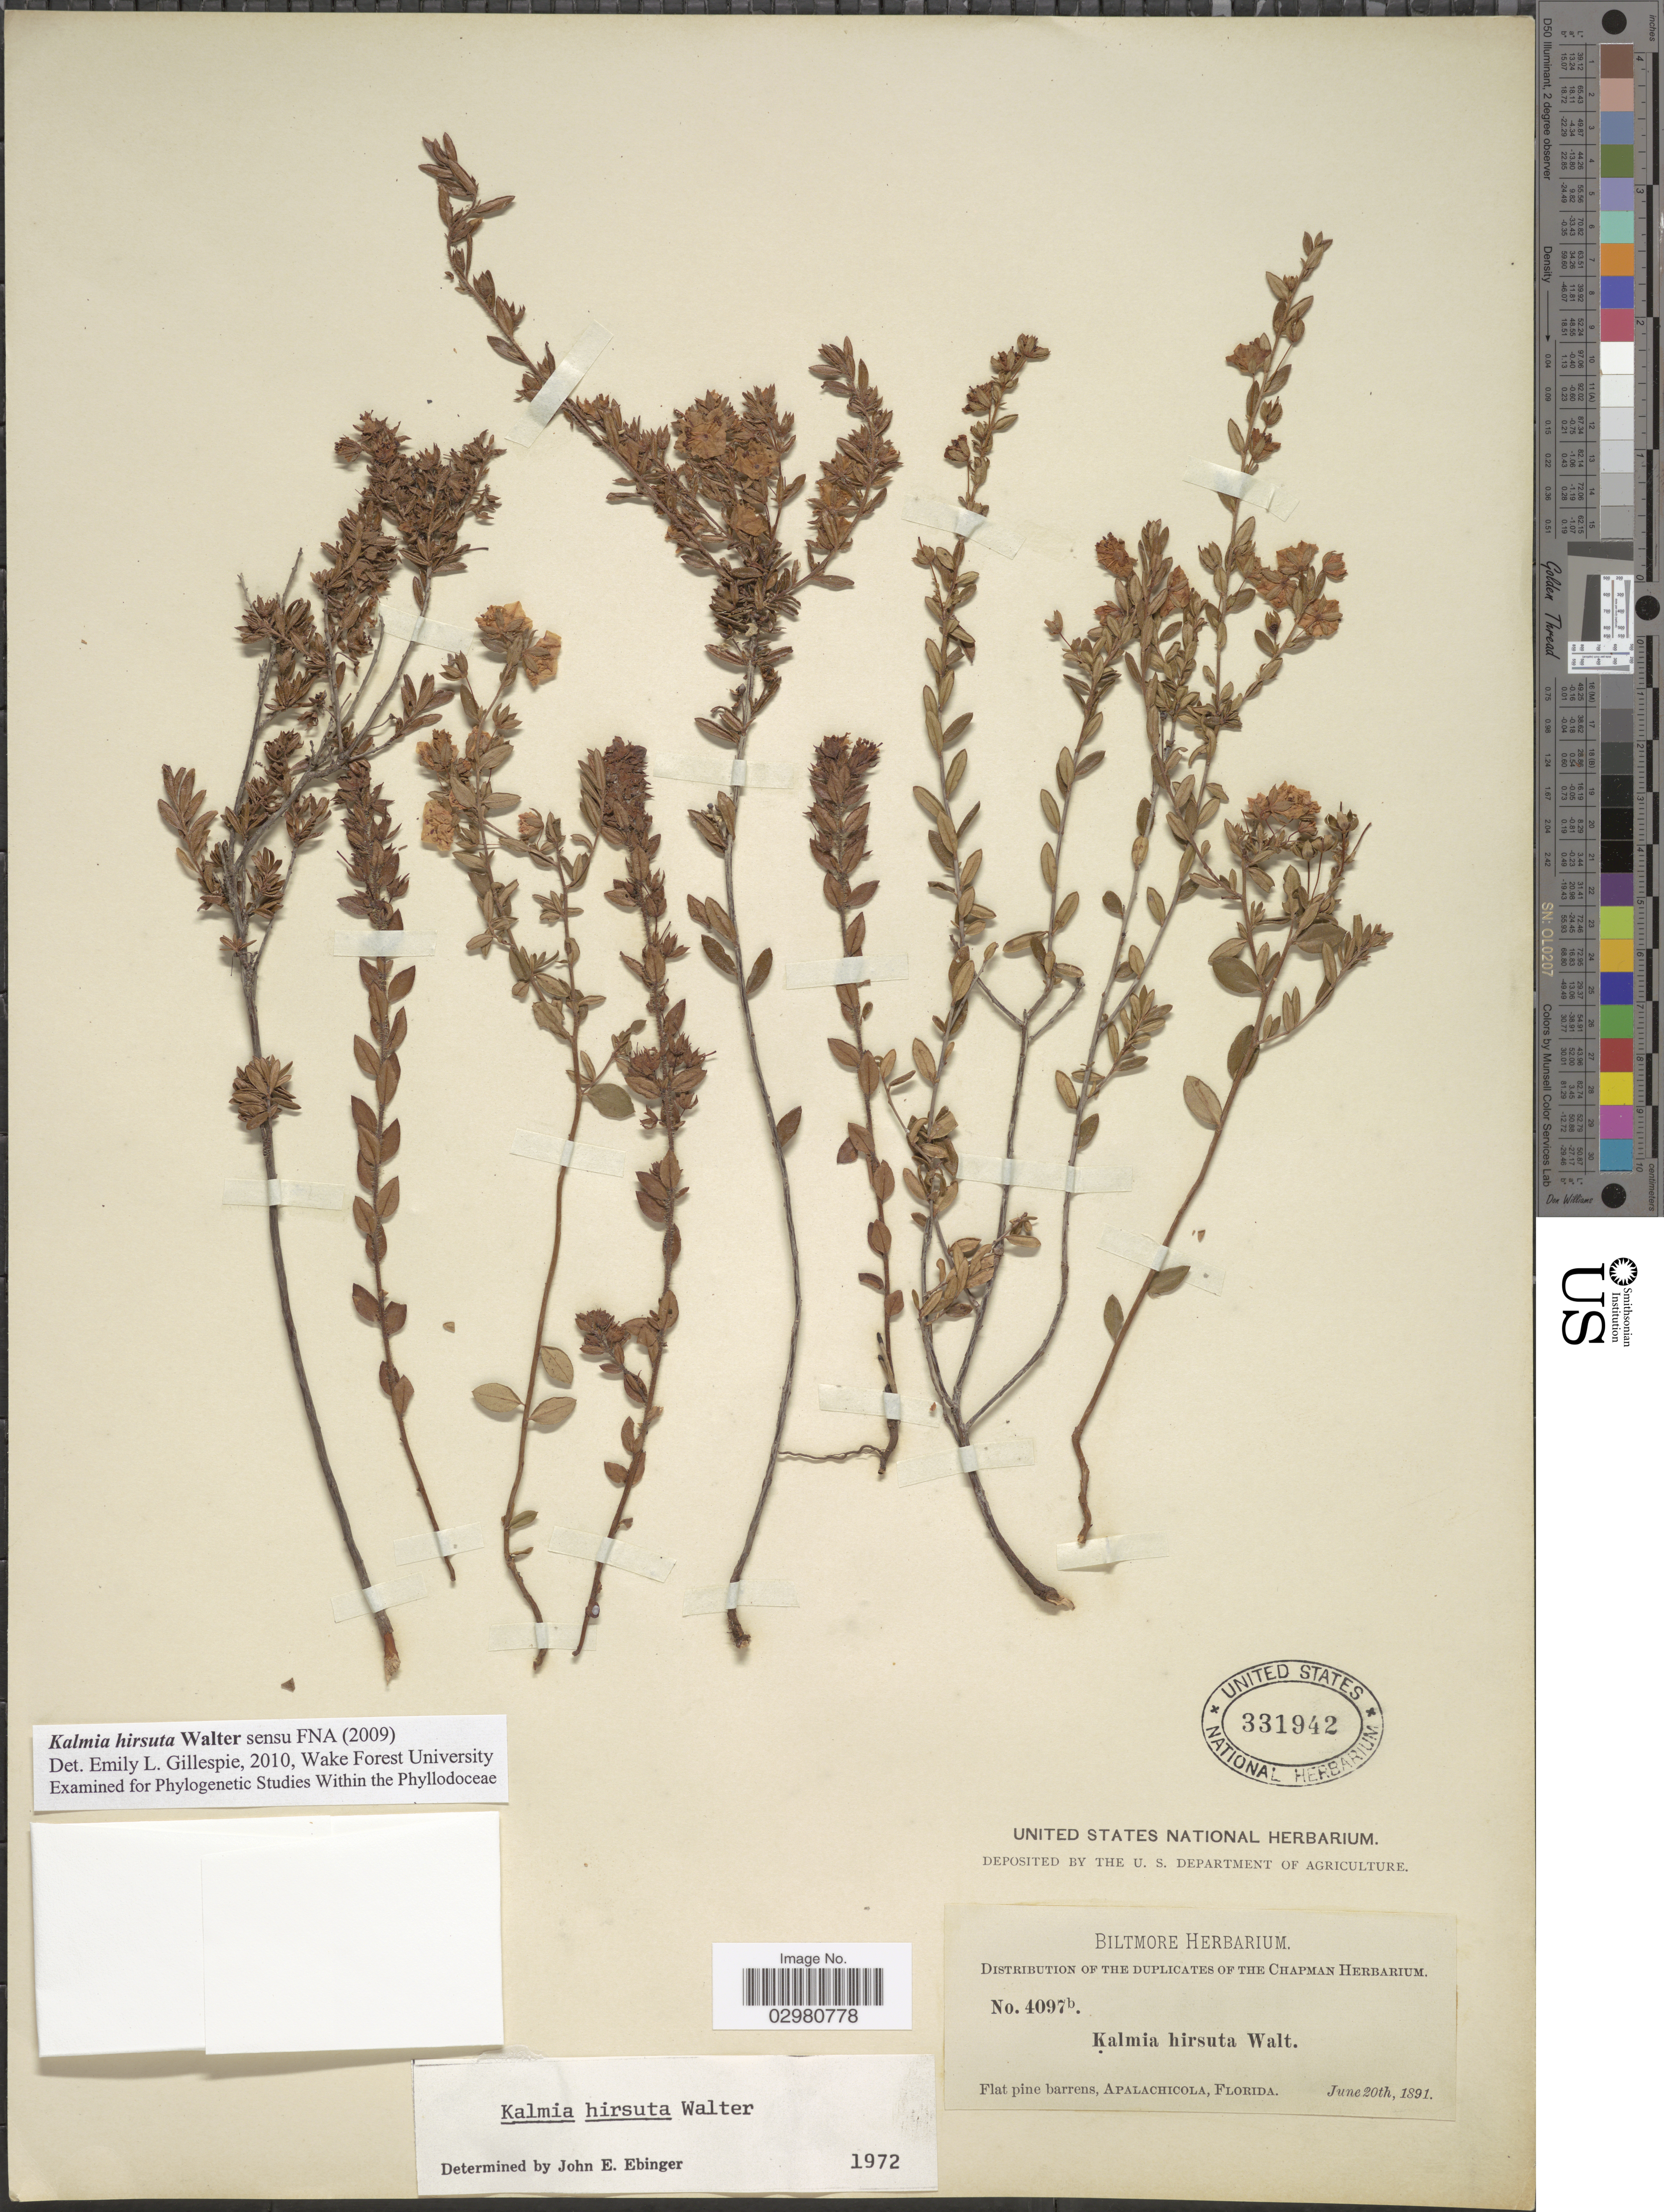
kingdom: Plantae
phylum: Tracheophyta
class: Magnoliopsida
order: Ericales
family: Ericaceae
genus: Kalmia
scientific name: Kalmia hirsuta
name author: Walter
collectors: ex herb. Biltmore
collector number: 4097b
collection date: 1891-06-20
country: United States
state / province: Florida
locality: Apalachicola.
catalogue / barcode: US 331942